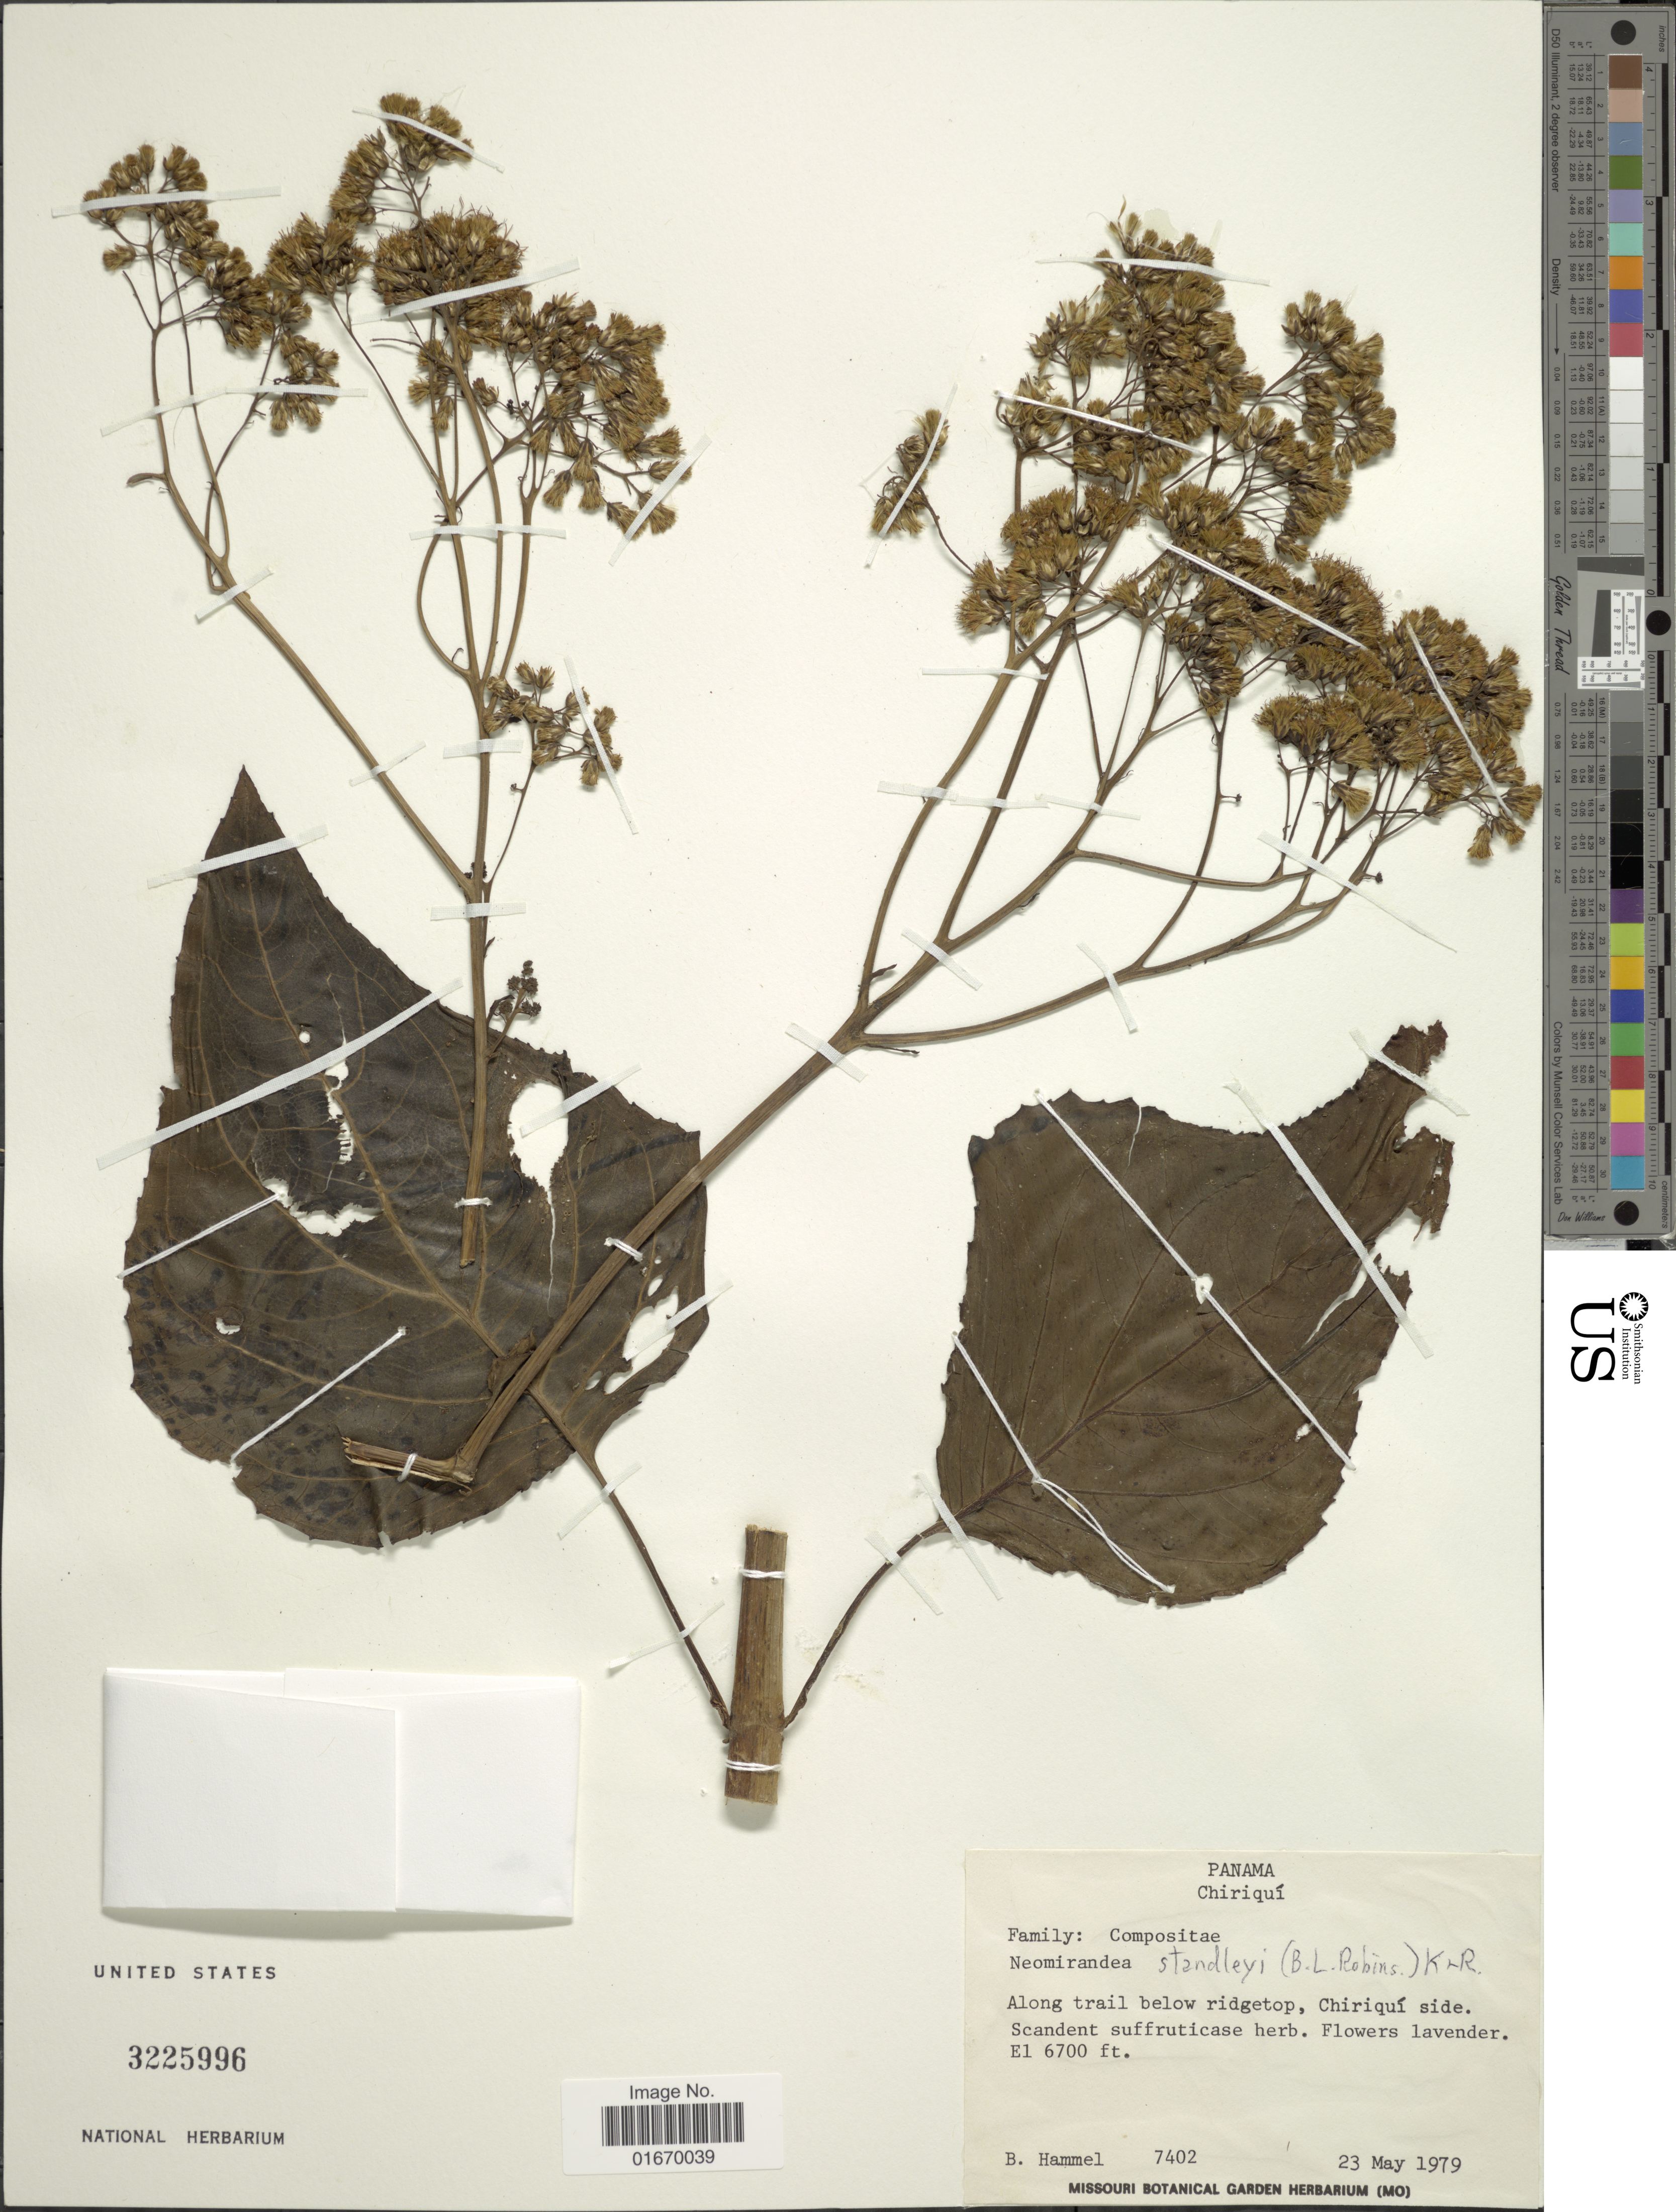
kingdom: Plantae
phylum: Tracheophyta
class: Magnoliopsida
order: Asterales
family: Asteraceae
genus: Neomirandea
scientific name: Neomirandea standleyi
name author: (B.L. Rob.) R.M. King & H. Rob.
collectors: B. Hammel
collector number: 7402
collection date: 1979-05-23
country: Panama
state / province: Chiriqui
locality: Along trail below ridgetop, Chiriqui side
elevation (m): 2042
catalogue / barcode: US 3225996